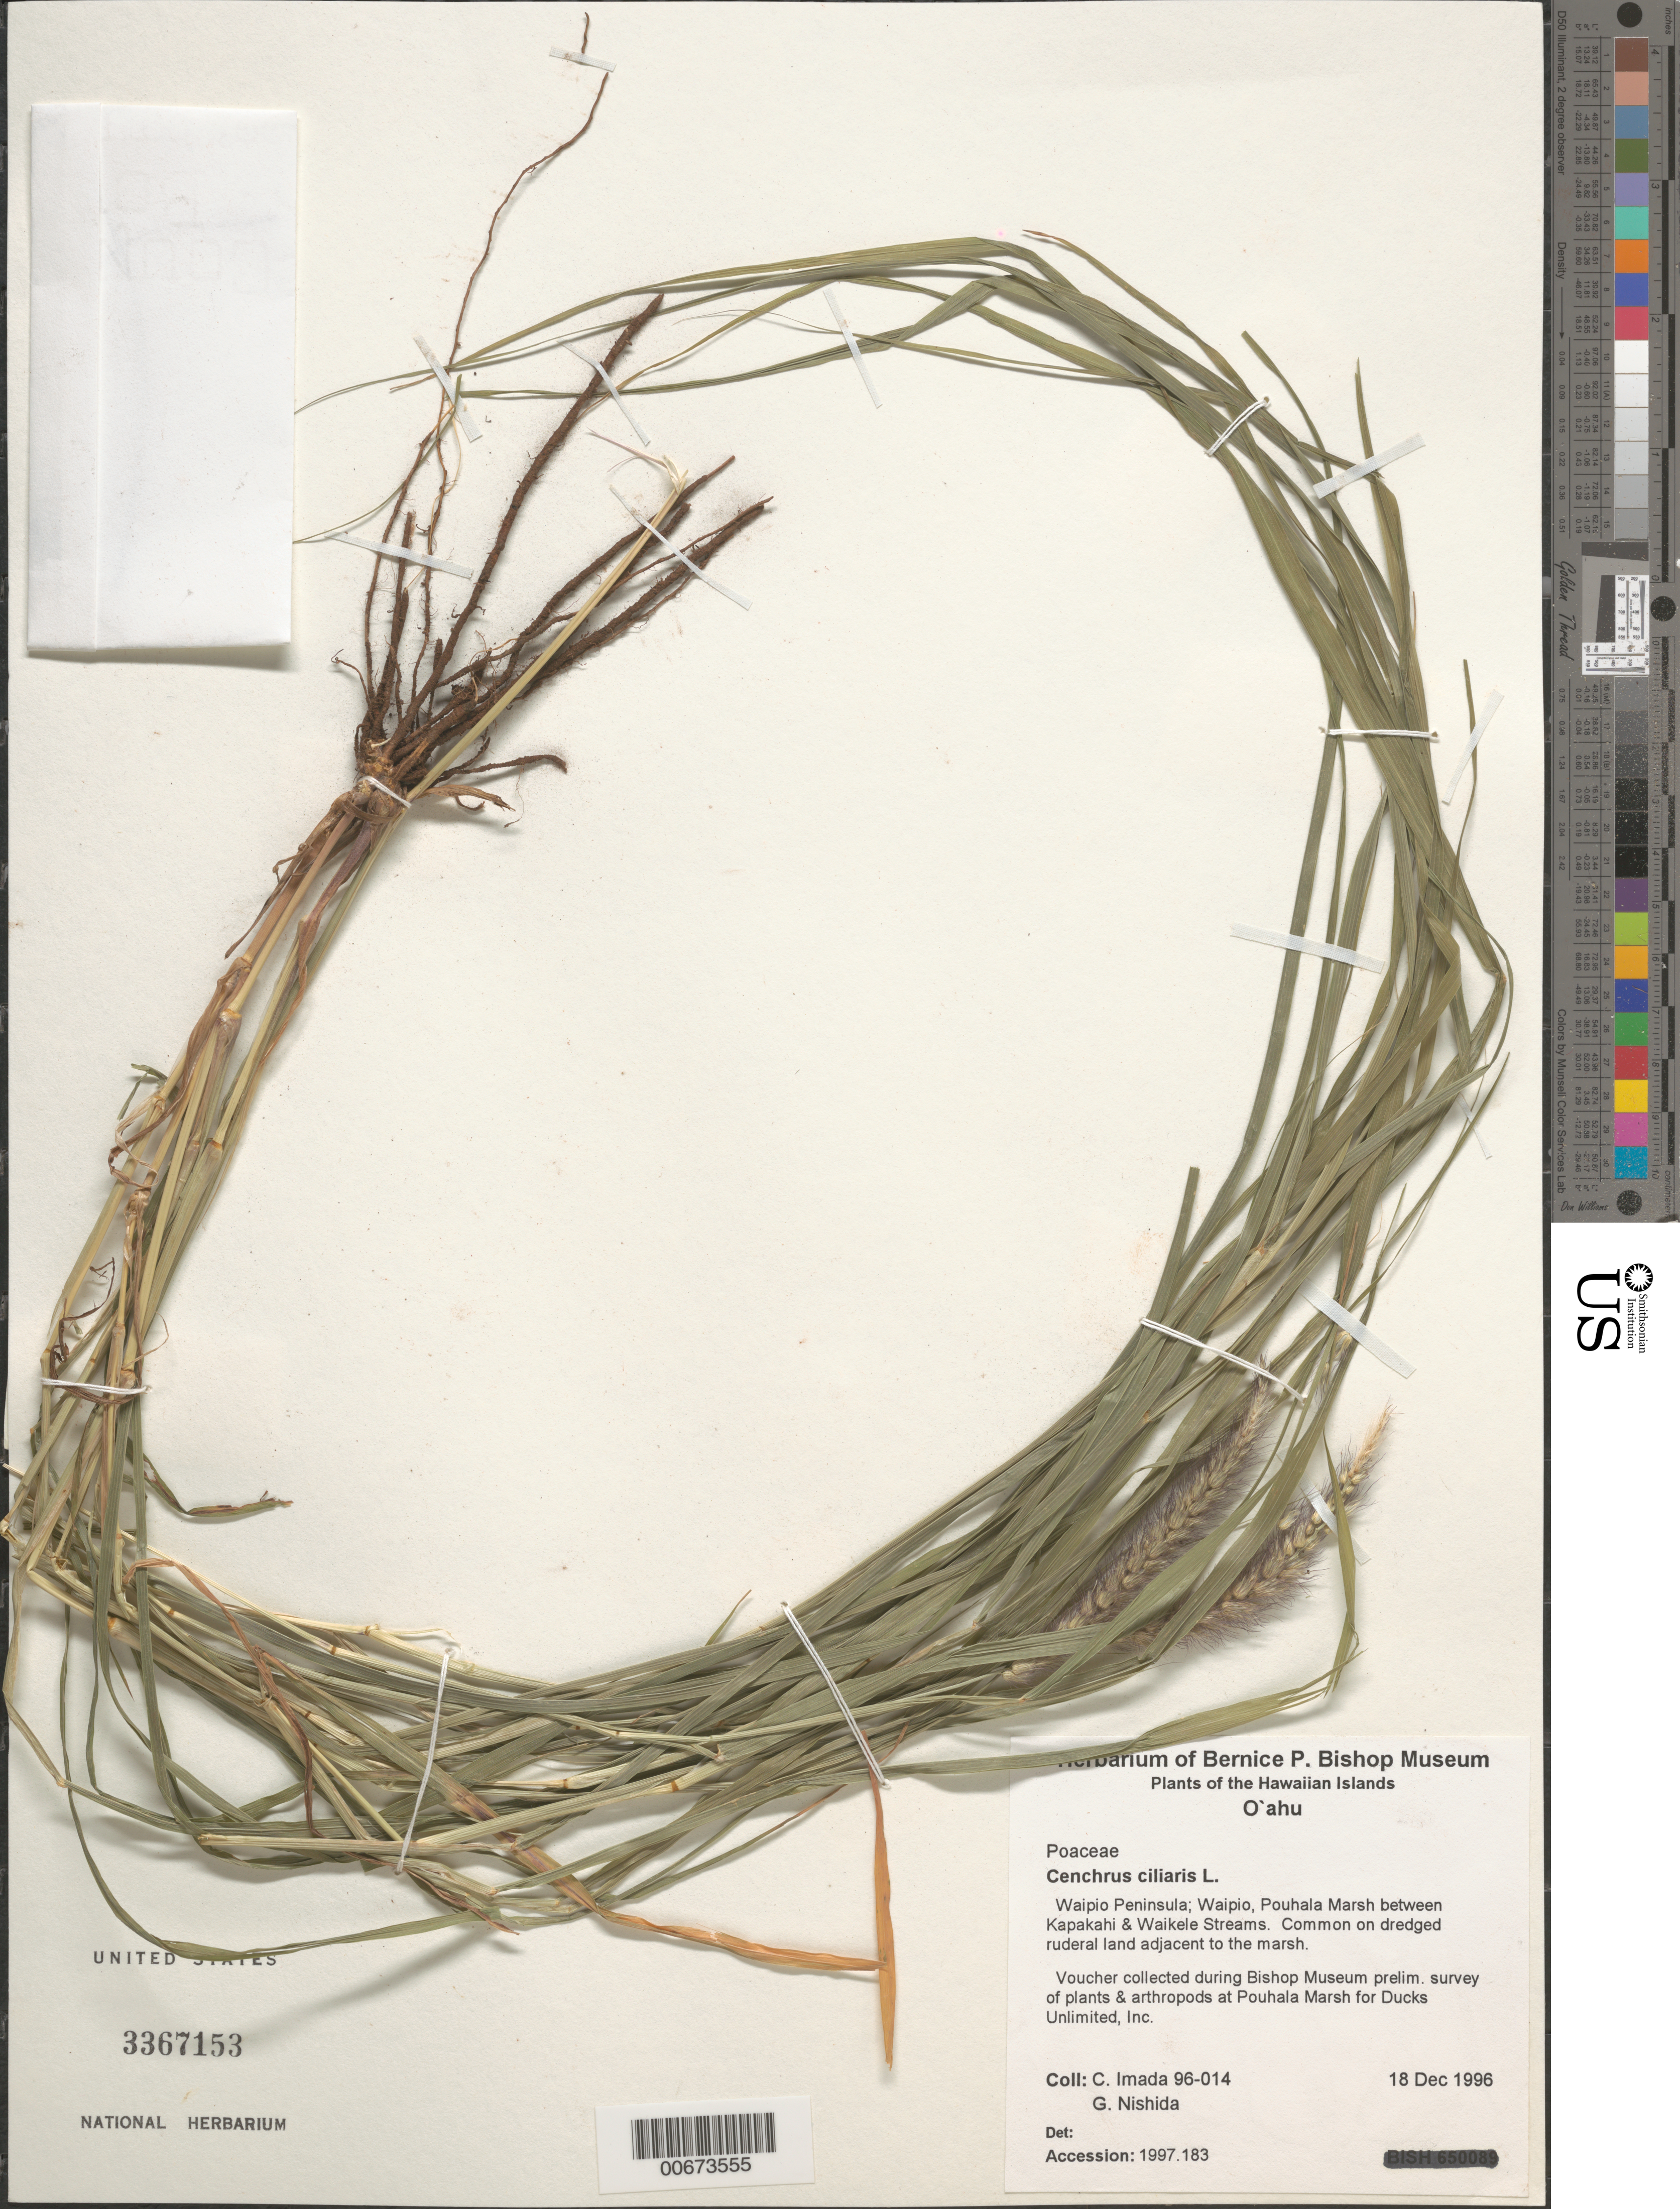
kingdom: Plantae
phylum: Tracheophyta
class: Liliopsida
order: Poales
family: Poaceae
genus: Cenchrus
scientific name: Cenchrus ciliaris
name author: L.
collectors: C. Imada & G. Nishida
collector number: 96-014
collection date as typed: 18 Dec 1996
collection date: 1996-12-18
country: United States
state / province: Hawaii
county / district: Honolulu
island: Oahu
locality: Waipo Peninsula, Waipio, Pouhala Marsh between Kapakahi and Waikele Streams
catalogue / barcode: US 3367153